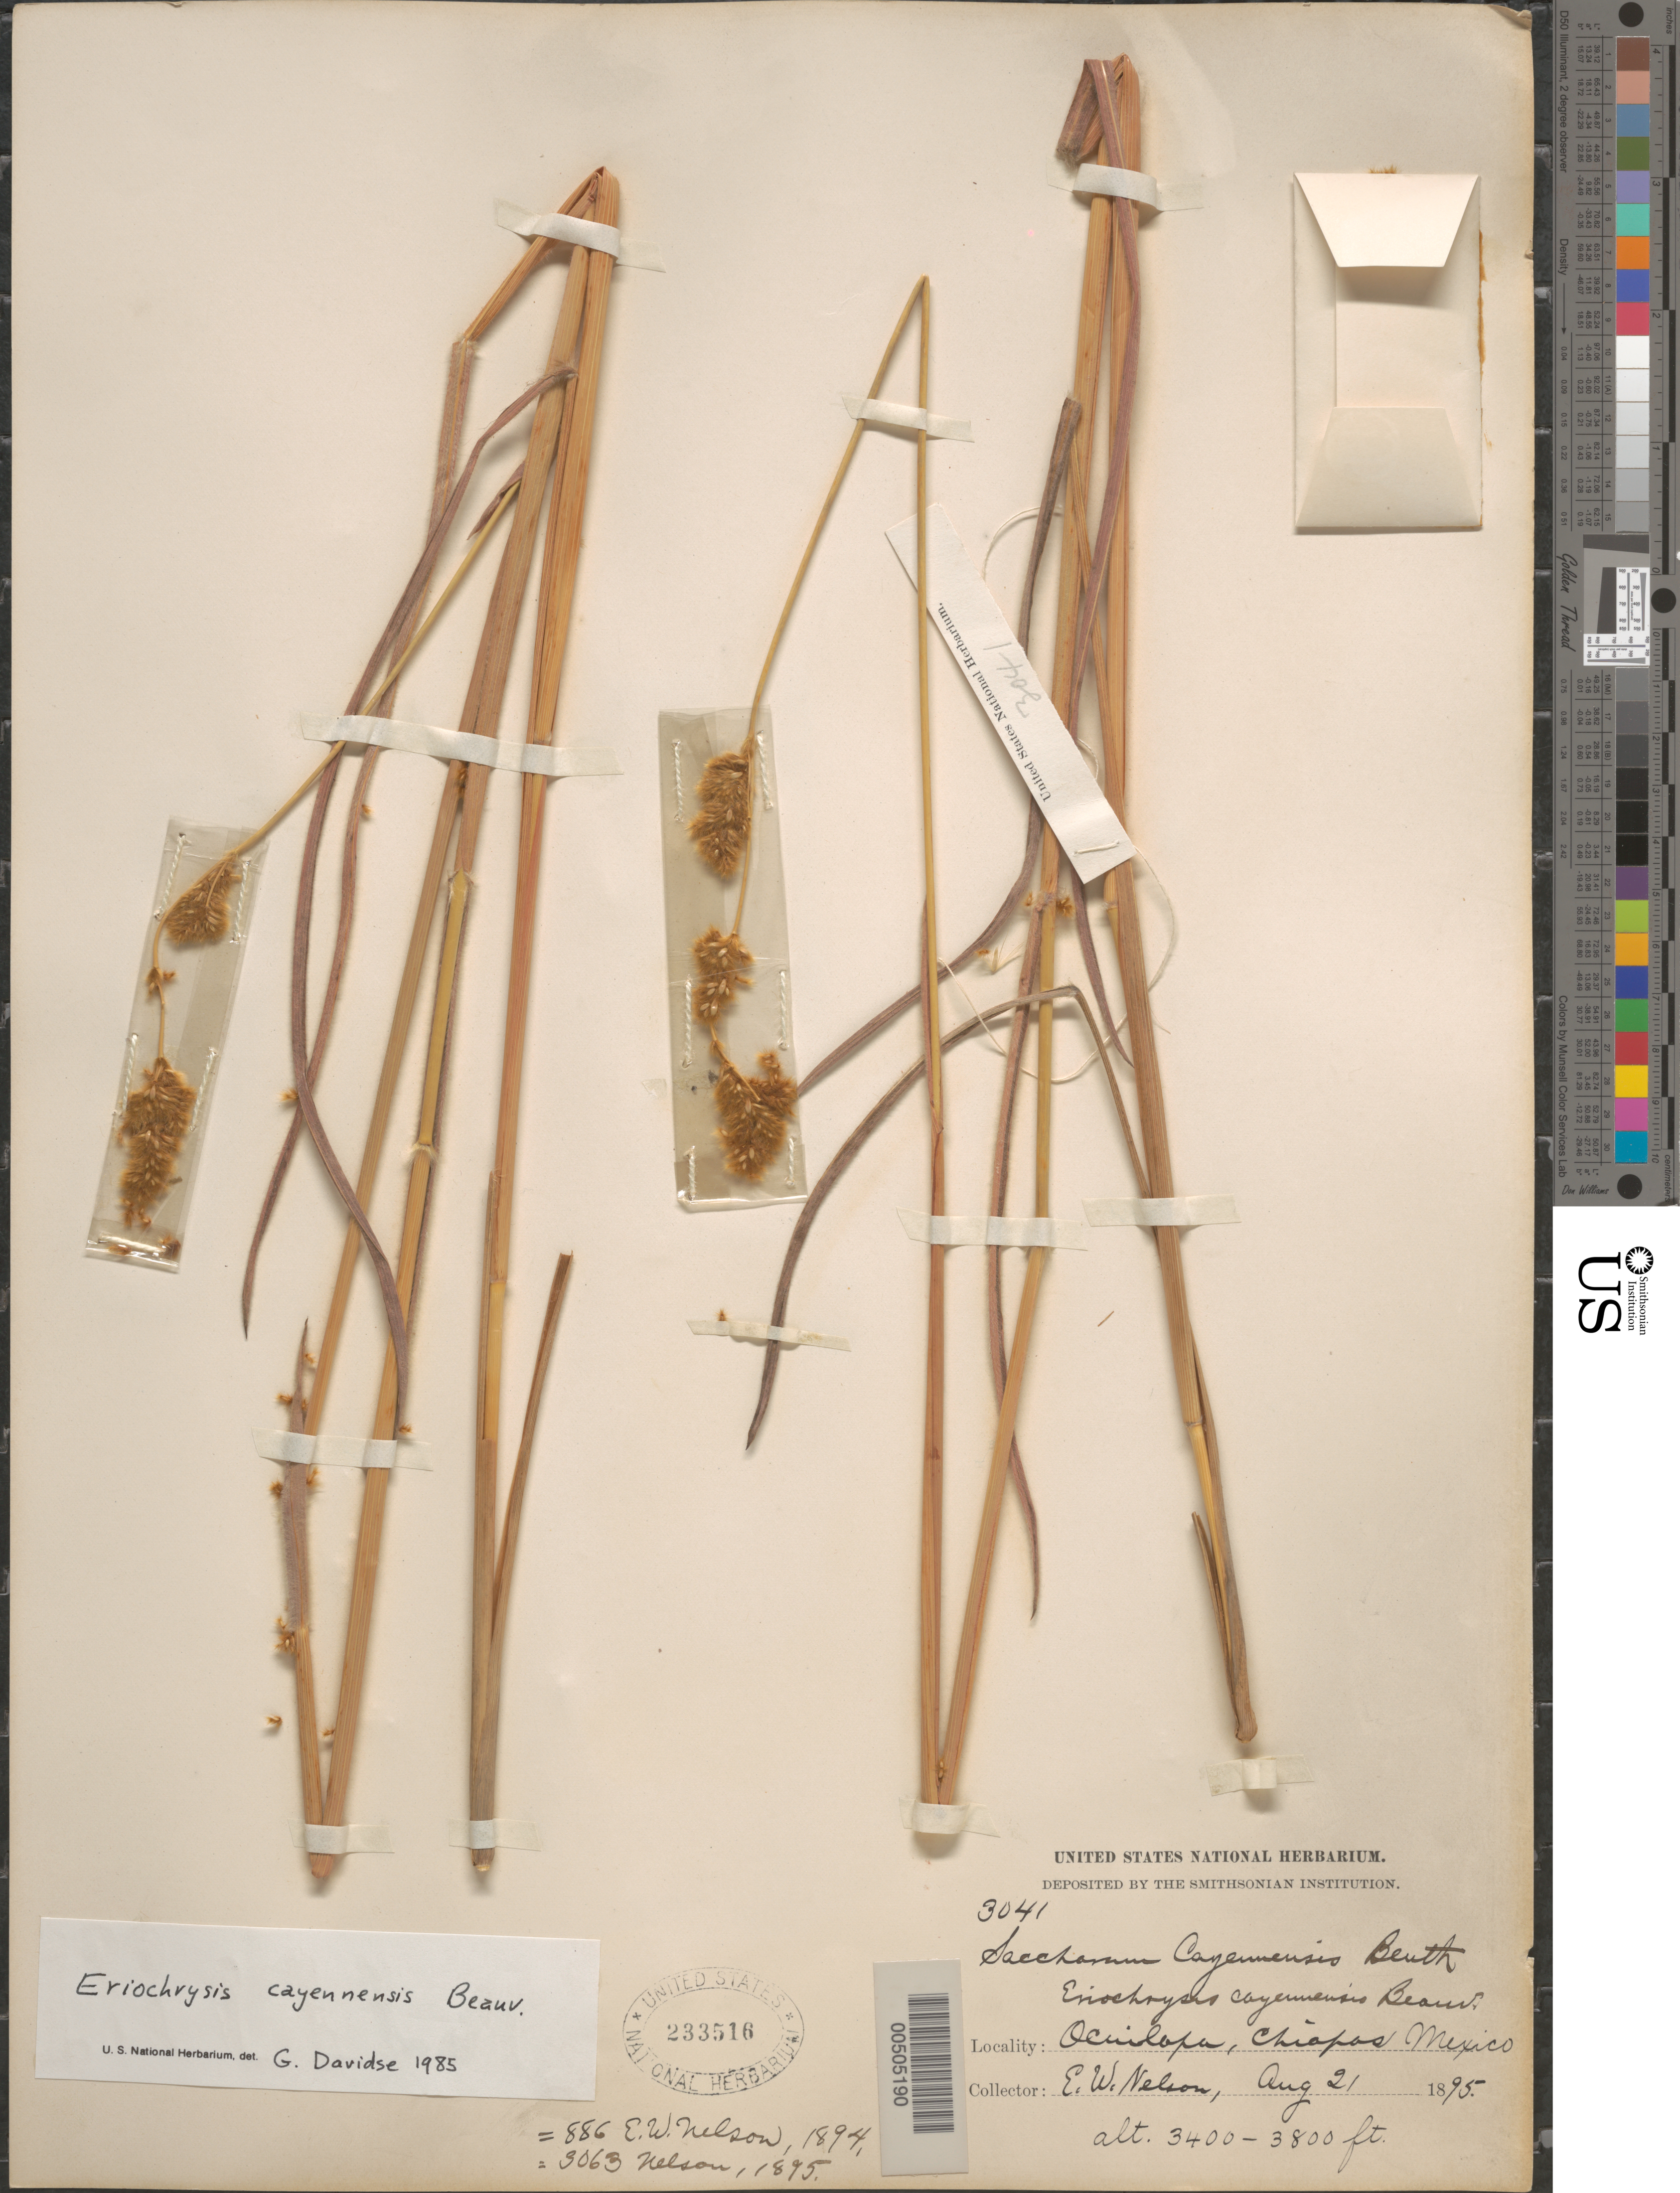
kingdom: Plantae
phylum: Tracheophyta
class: Liliopsida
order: Poales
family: Poaceae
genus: Eriochrysis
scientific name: Eriochrysis cayennensis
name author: P. Beauv.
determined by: Davidse, Gerrit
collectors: E. W. Nelson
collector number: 3041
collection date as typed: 21 Aug 1895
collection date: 1895-08-21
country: Mexico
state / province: Chiapas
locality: Ocuilapa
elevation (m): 1036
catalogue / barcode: US 233516